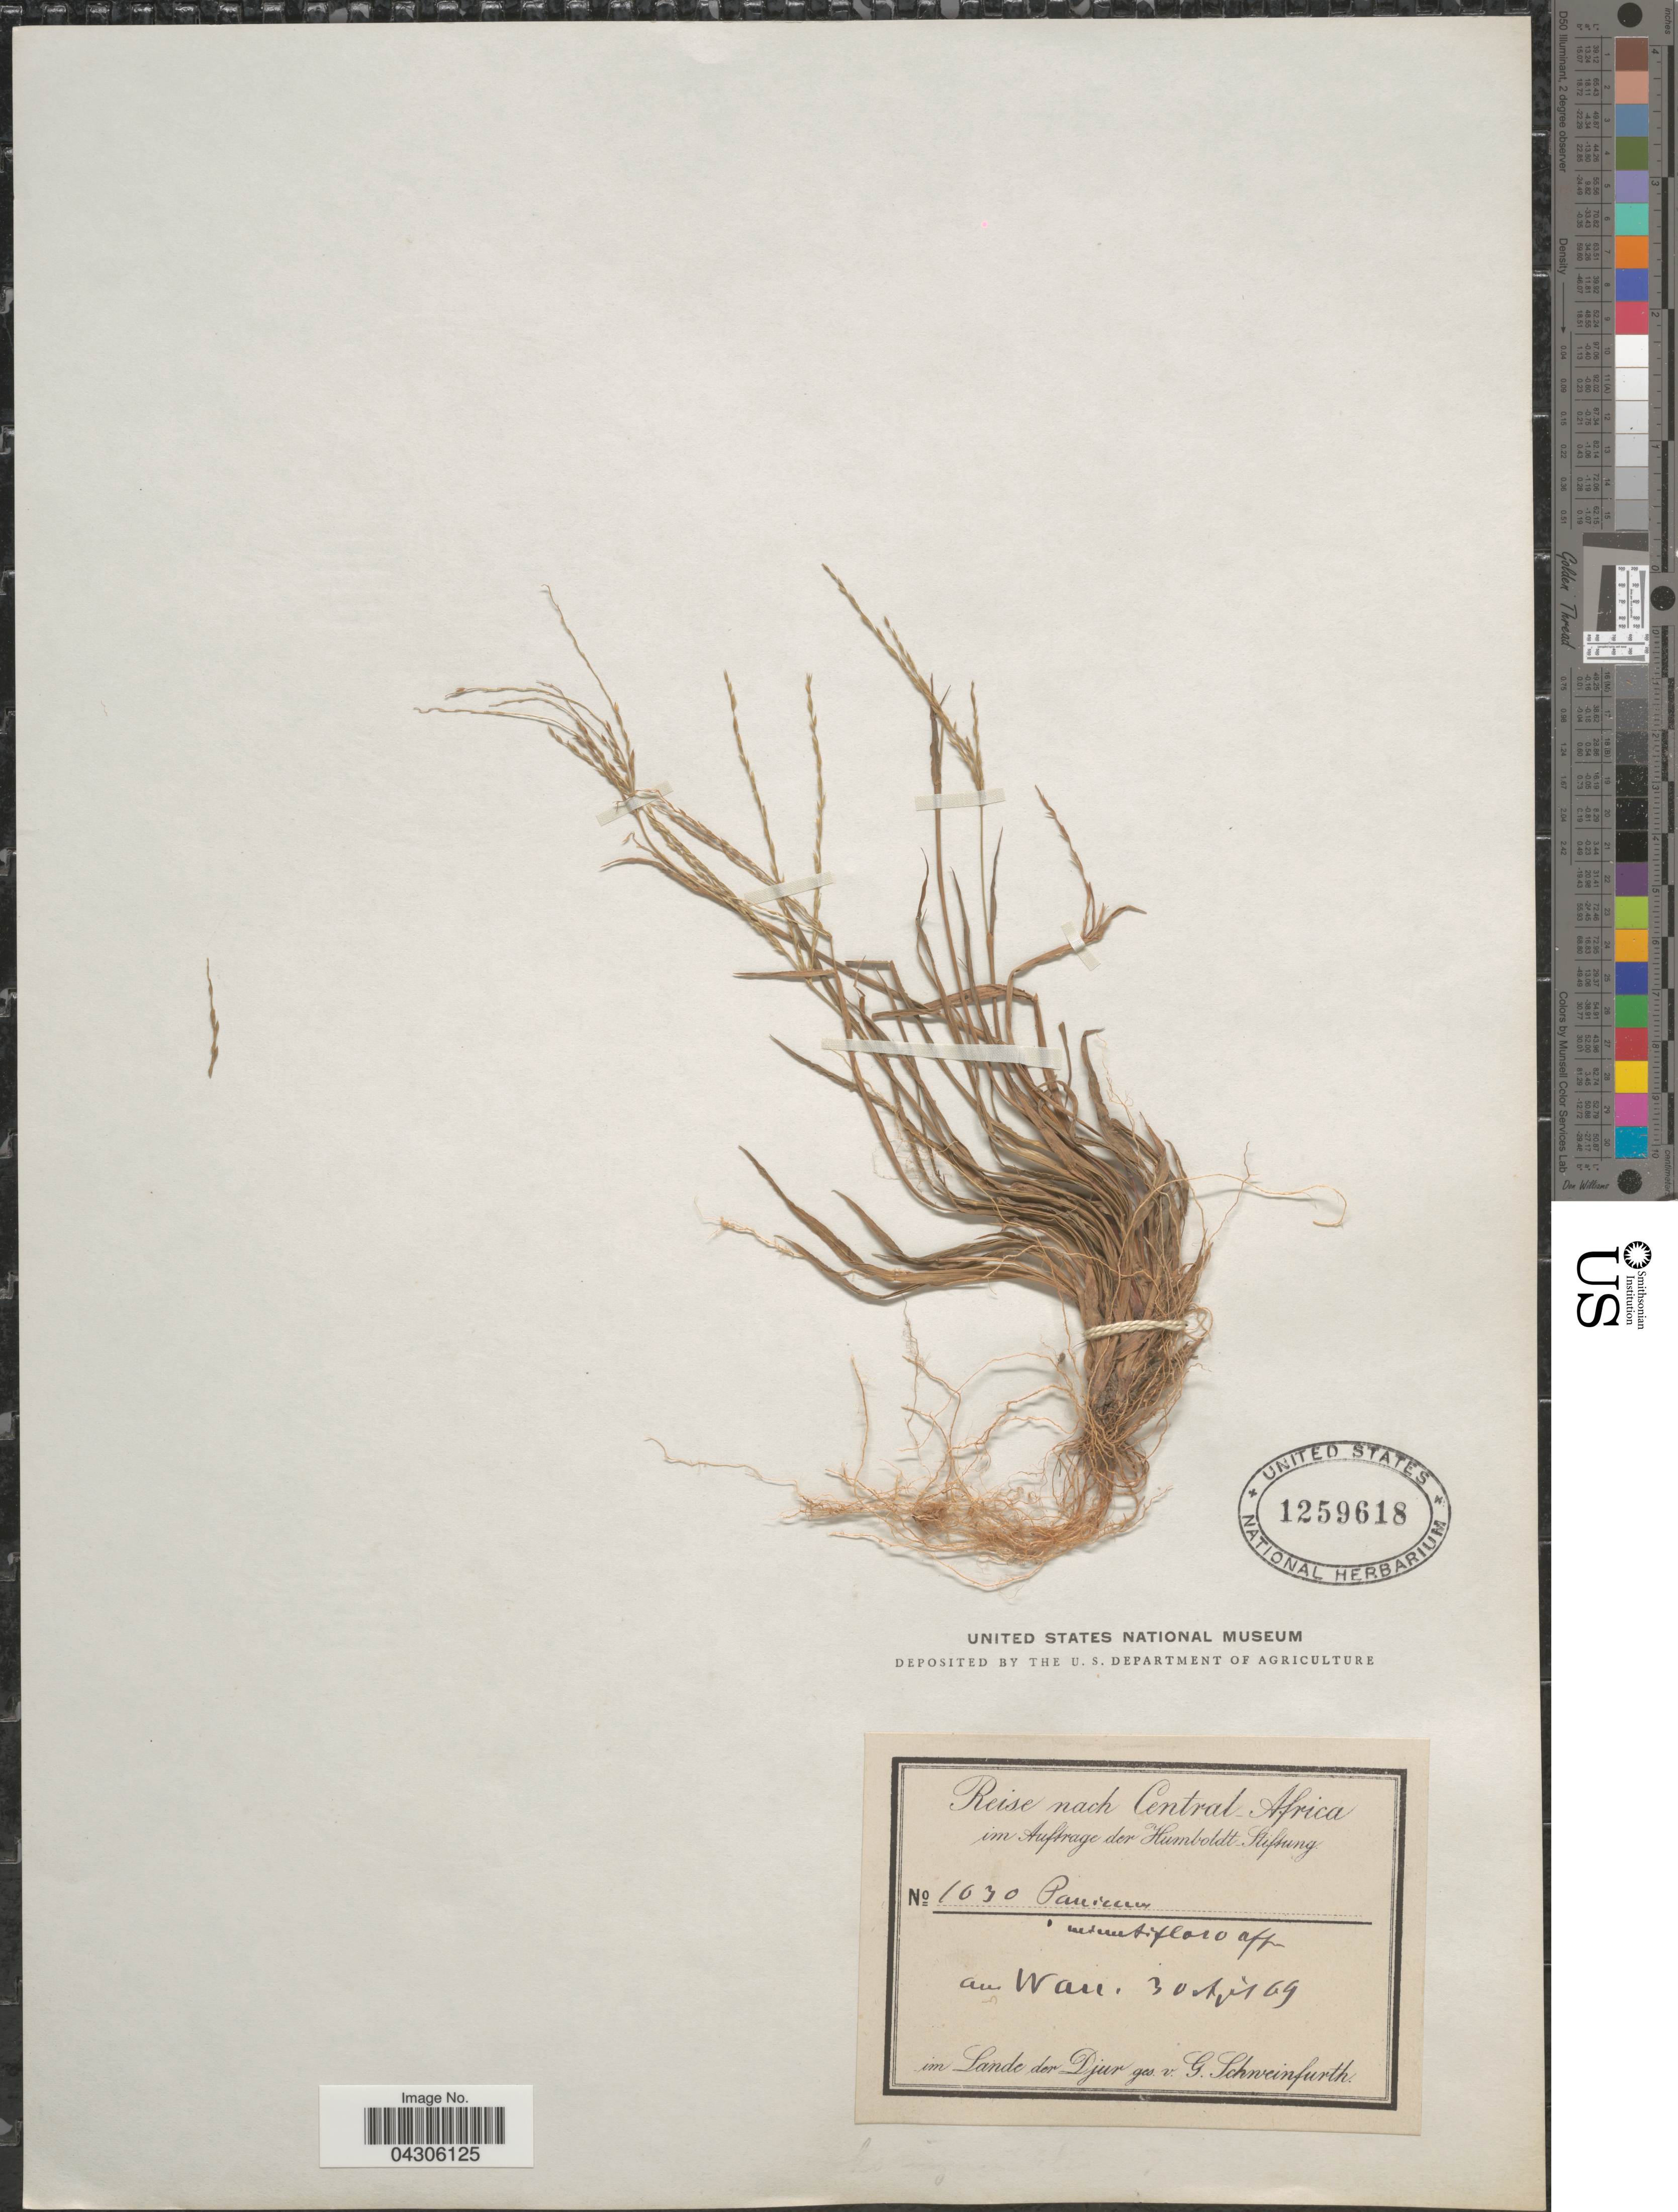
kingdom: Plantae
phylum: Tracheophyta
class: Liliopsida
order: Poales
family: Poaceae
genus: Digitaria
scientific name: Digitaria sp.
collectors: G. A. Schweinfurth (herbarium)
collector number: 1630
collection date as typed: Transcribed d/m/y: 30/4/69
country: Sudan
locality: Reise nach Central Africa. An Wan. Im Lande der Djur. [interpreted]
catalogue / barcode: US 1259618